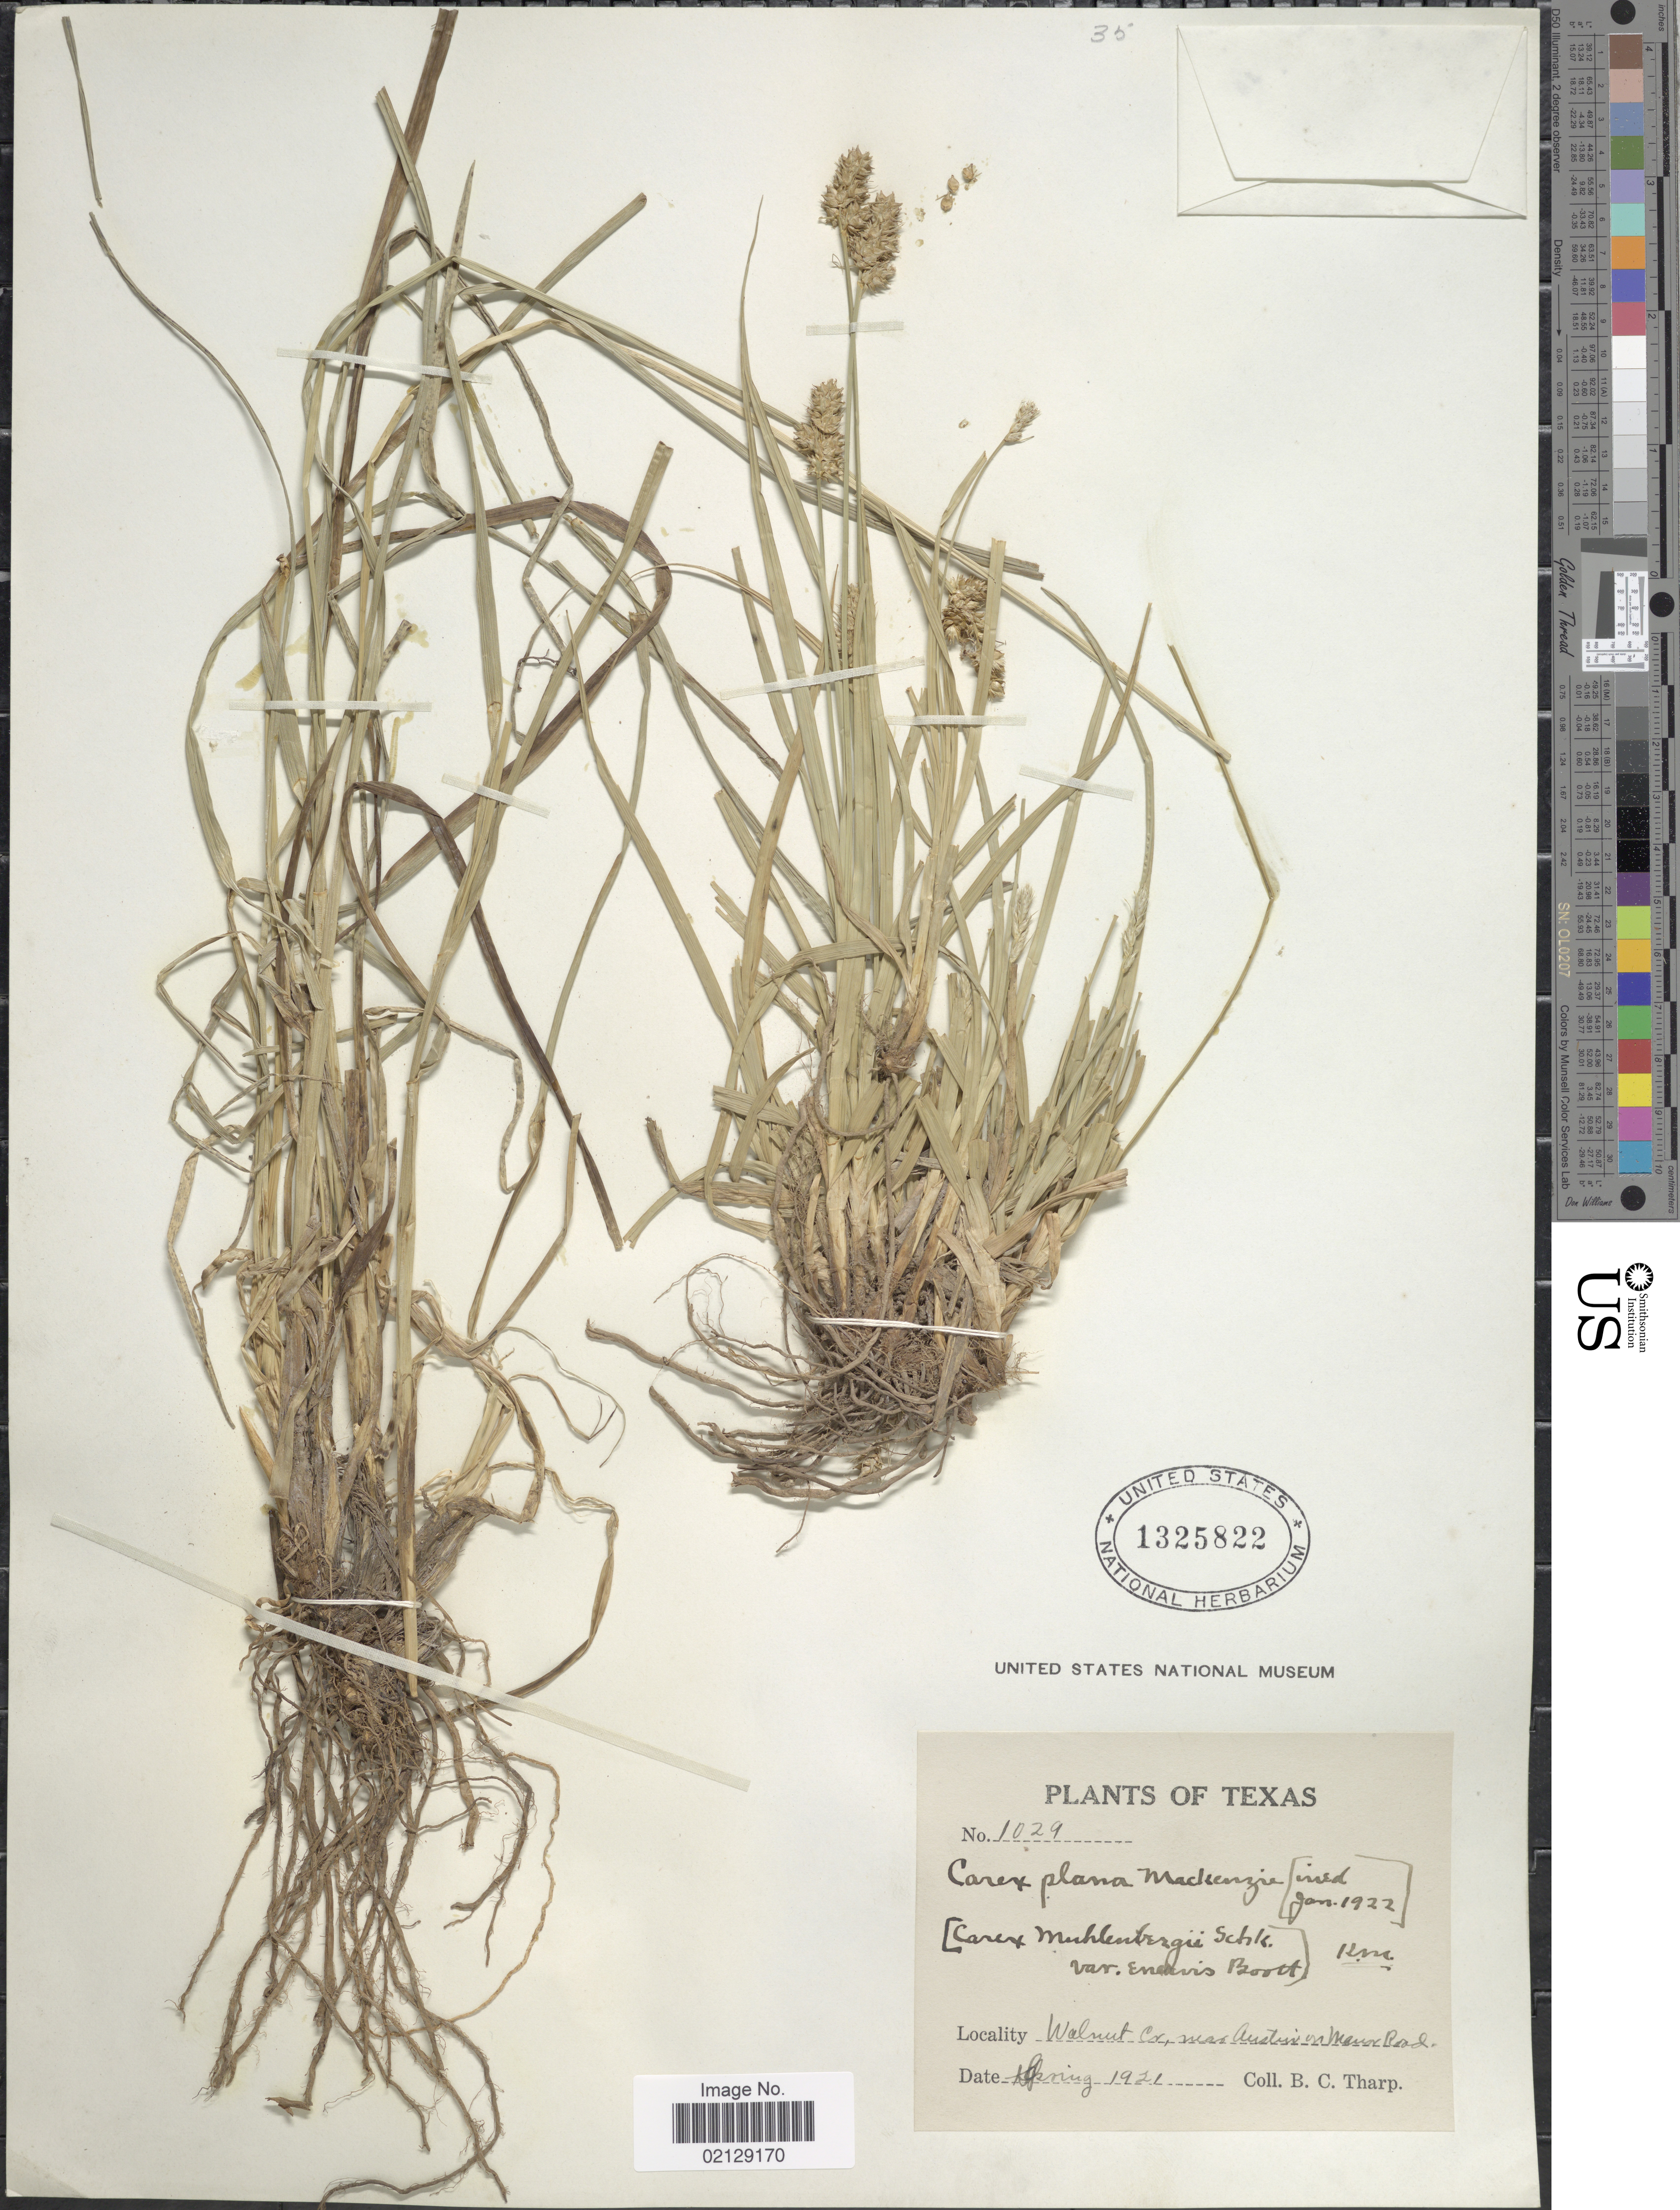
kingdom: Plantae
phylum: Tracheophyta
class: Liliopsida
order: Poales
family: Cyperaceae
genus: Carex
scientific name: Carex muehlenbergii var. enervis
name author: Boott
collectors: B. C. Tharp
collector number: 1029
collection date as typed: Spring 1921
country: United States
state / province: Texas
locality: Walnut; Co., near Austin on Manor Road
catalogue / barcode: US 1325822